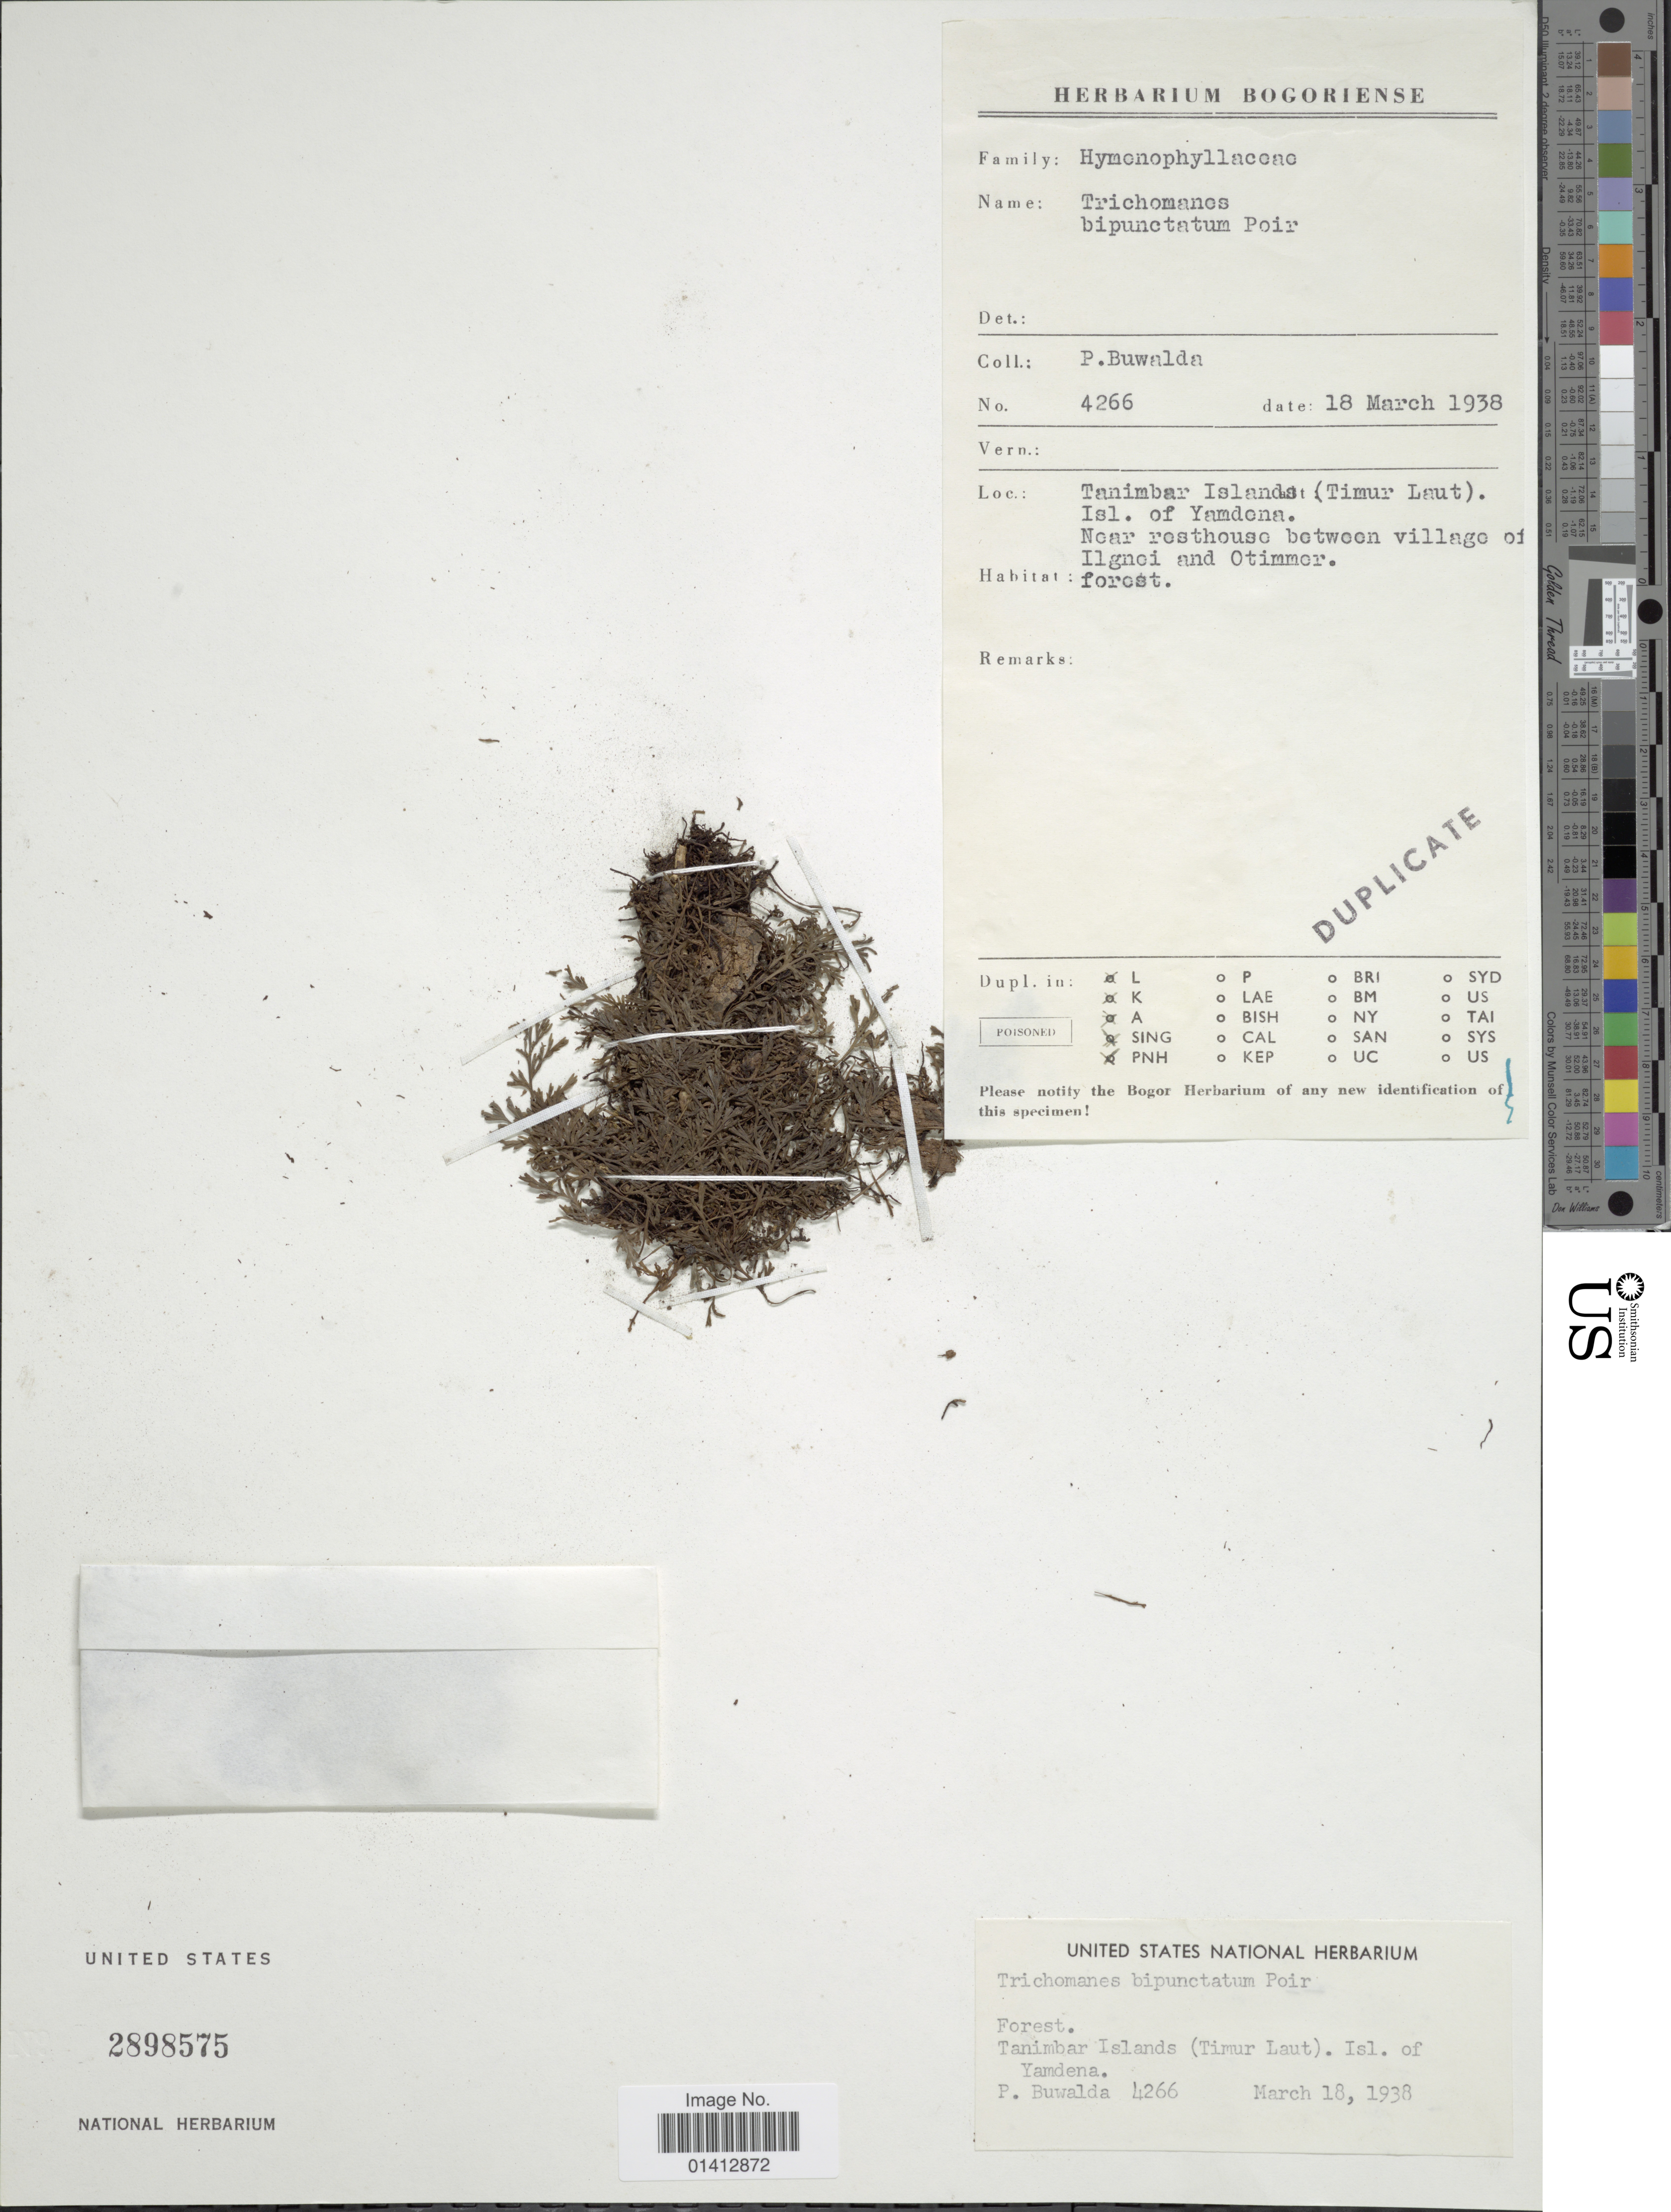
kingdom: Plantae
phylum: Tracheophyta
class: Polypodiopsida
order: Hymenophyllales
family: Hymenophyllaceae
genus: Crepidomanes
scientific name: Crepidomanes bipunctatum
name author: (Poir.) Copel.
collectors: P. Buwalda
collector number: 4266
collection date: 1938-03-18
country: Indonesia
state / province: Maluku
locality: Tanimbar Islands (Timur Laut) Isl. of Yamdona. Near resthouse between village of Ilgnei and Otimmor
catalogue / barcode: US 2898575